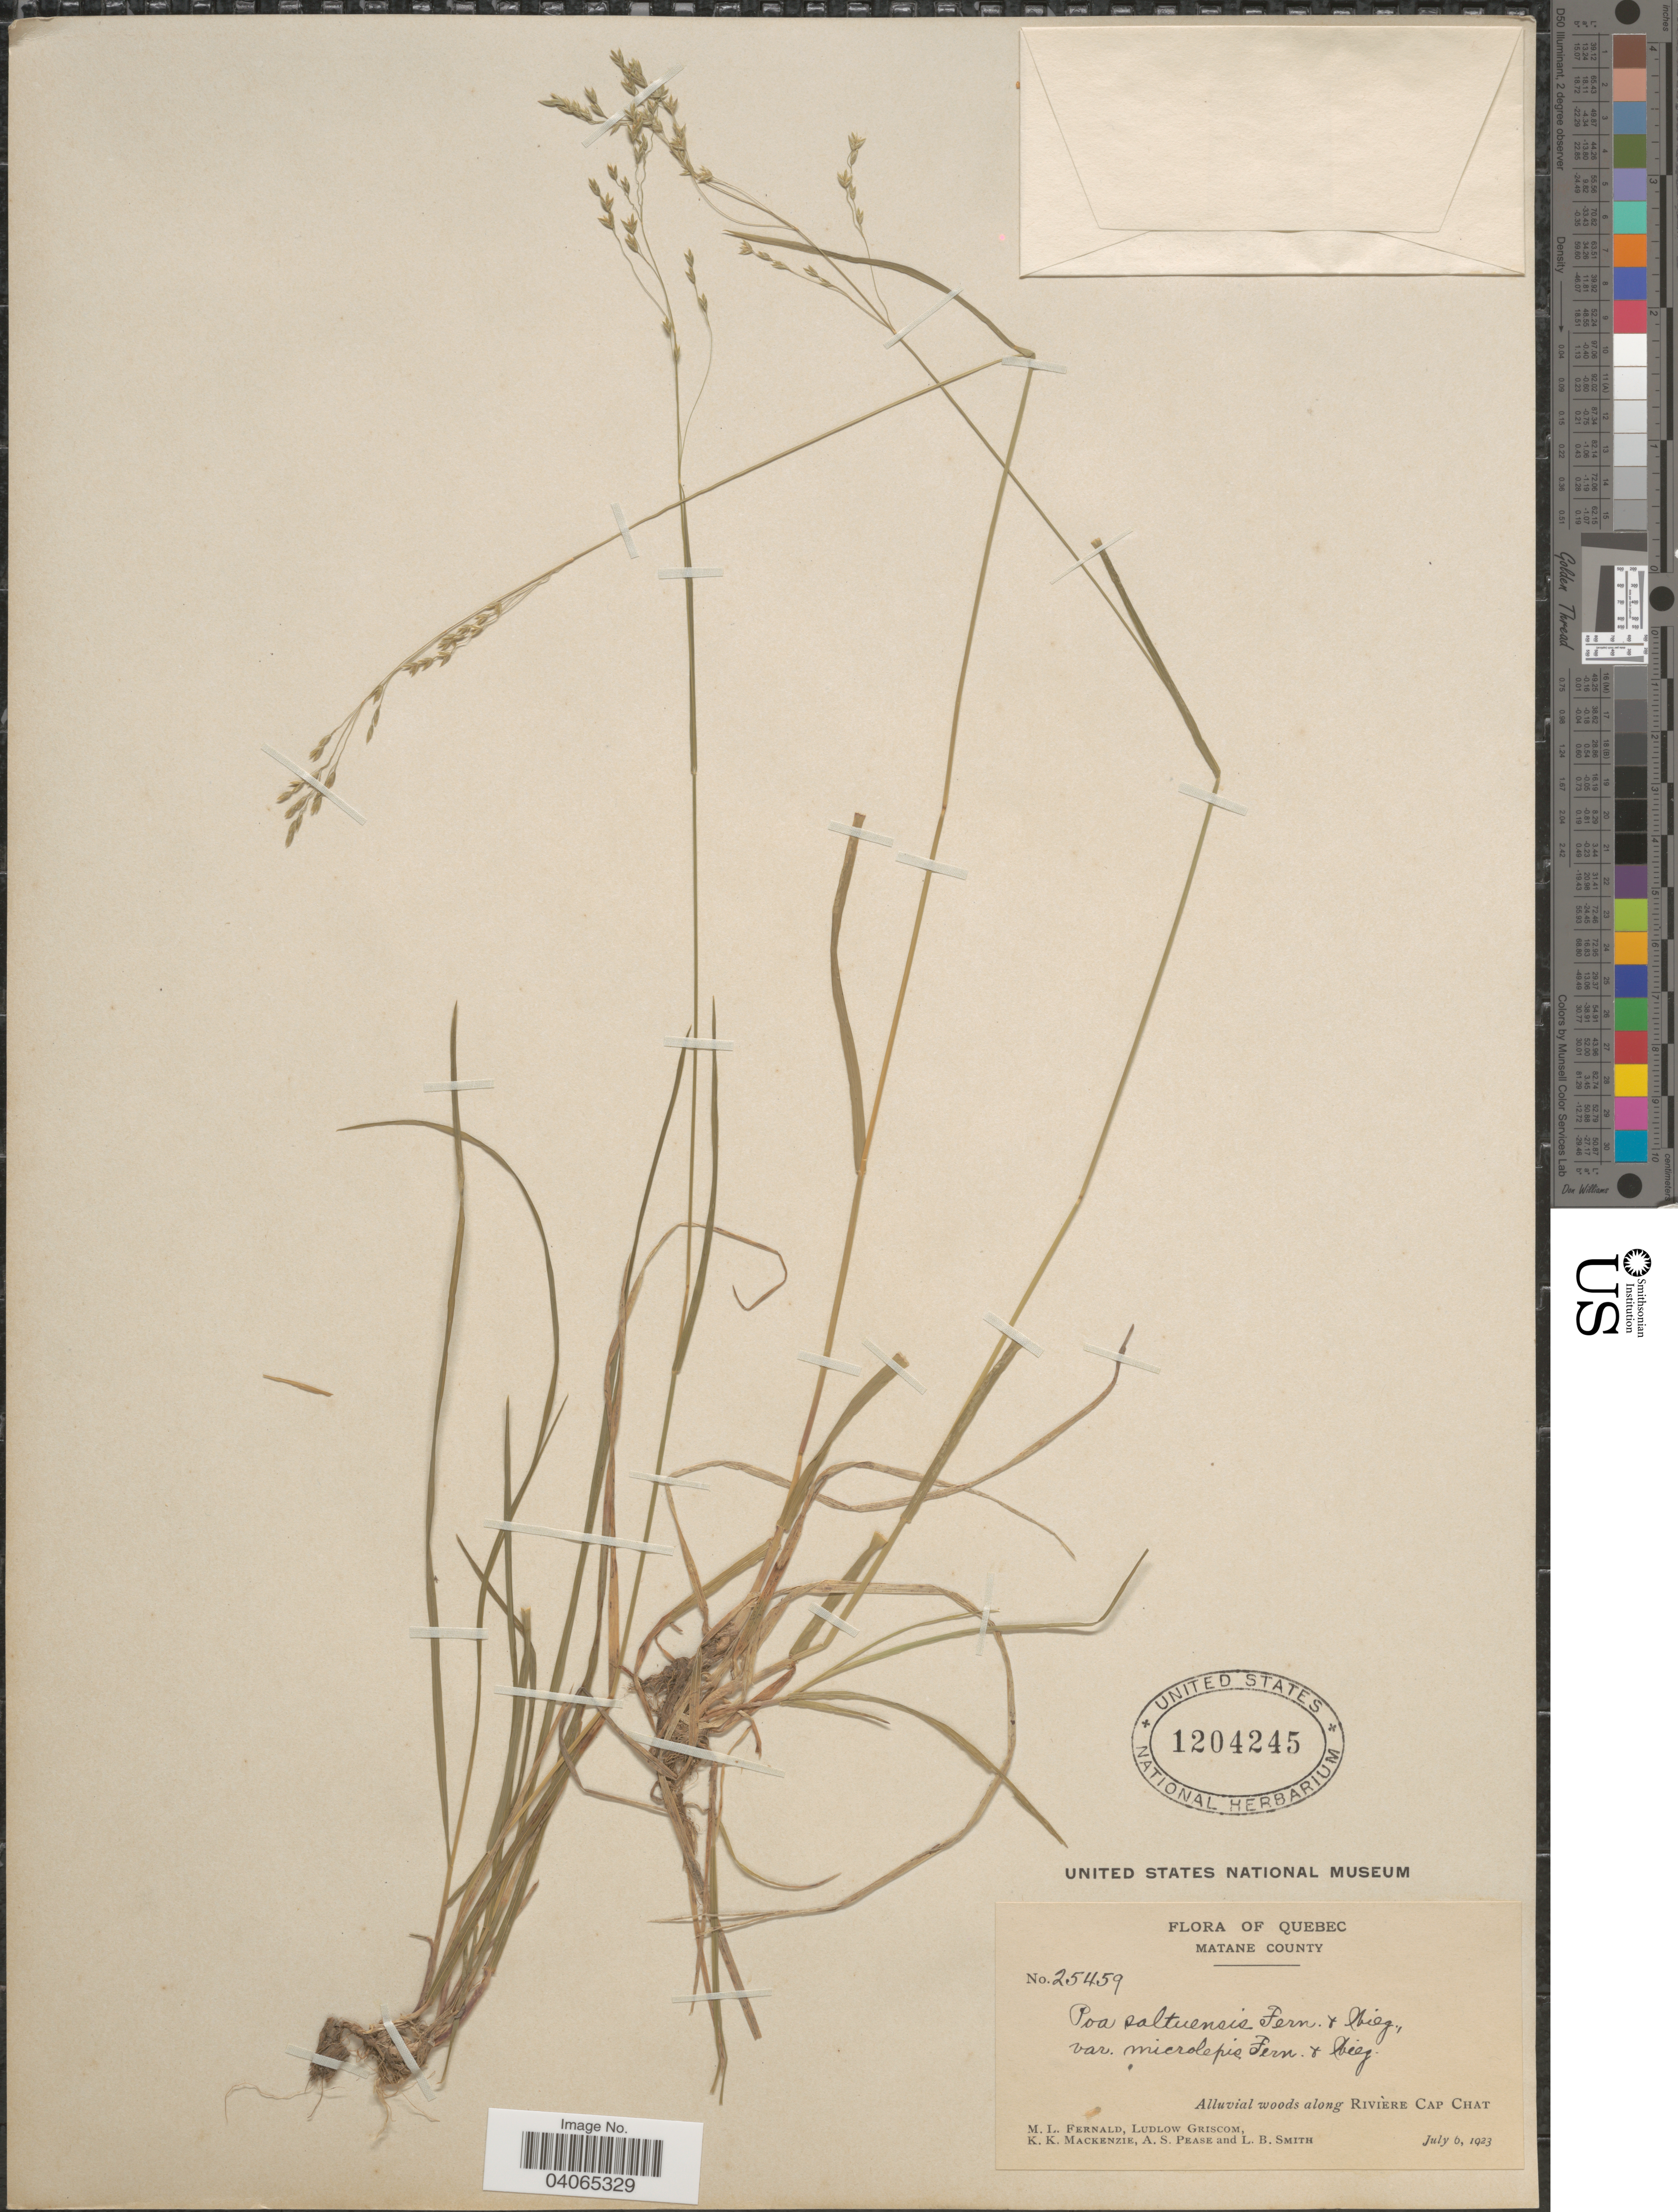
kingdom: Plantae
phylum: Tracheophyta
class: Liliopsida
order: Poales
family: Poaceae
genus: Poa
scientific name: Poa saltuensis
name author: Fernald & Wiegand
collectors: M. L. Fernald, L. Griscom, K. K. Mackenzie, A. S. Pease & L. Smith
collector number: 25459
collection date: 1923-07-06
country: Canada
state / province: Quebec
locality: Matane County. Alluvial woods along Rivière Cap Chat.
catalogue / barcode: US 1204245